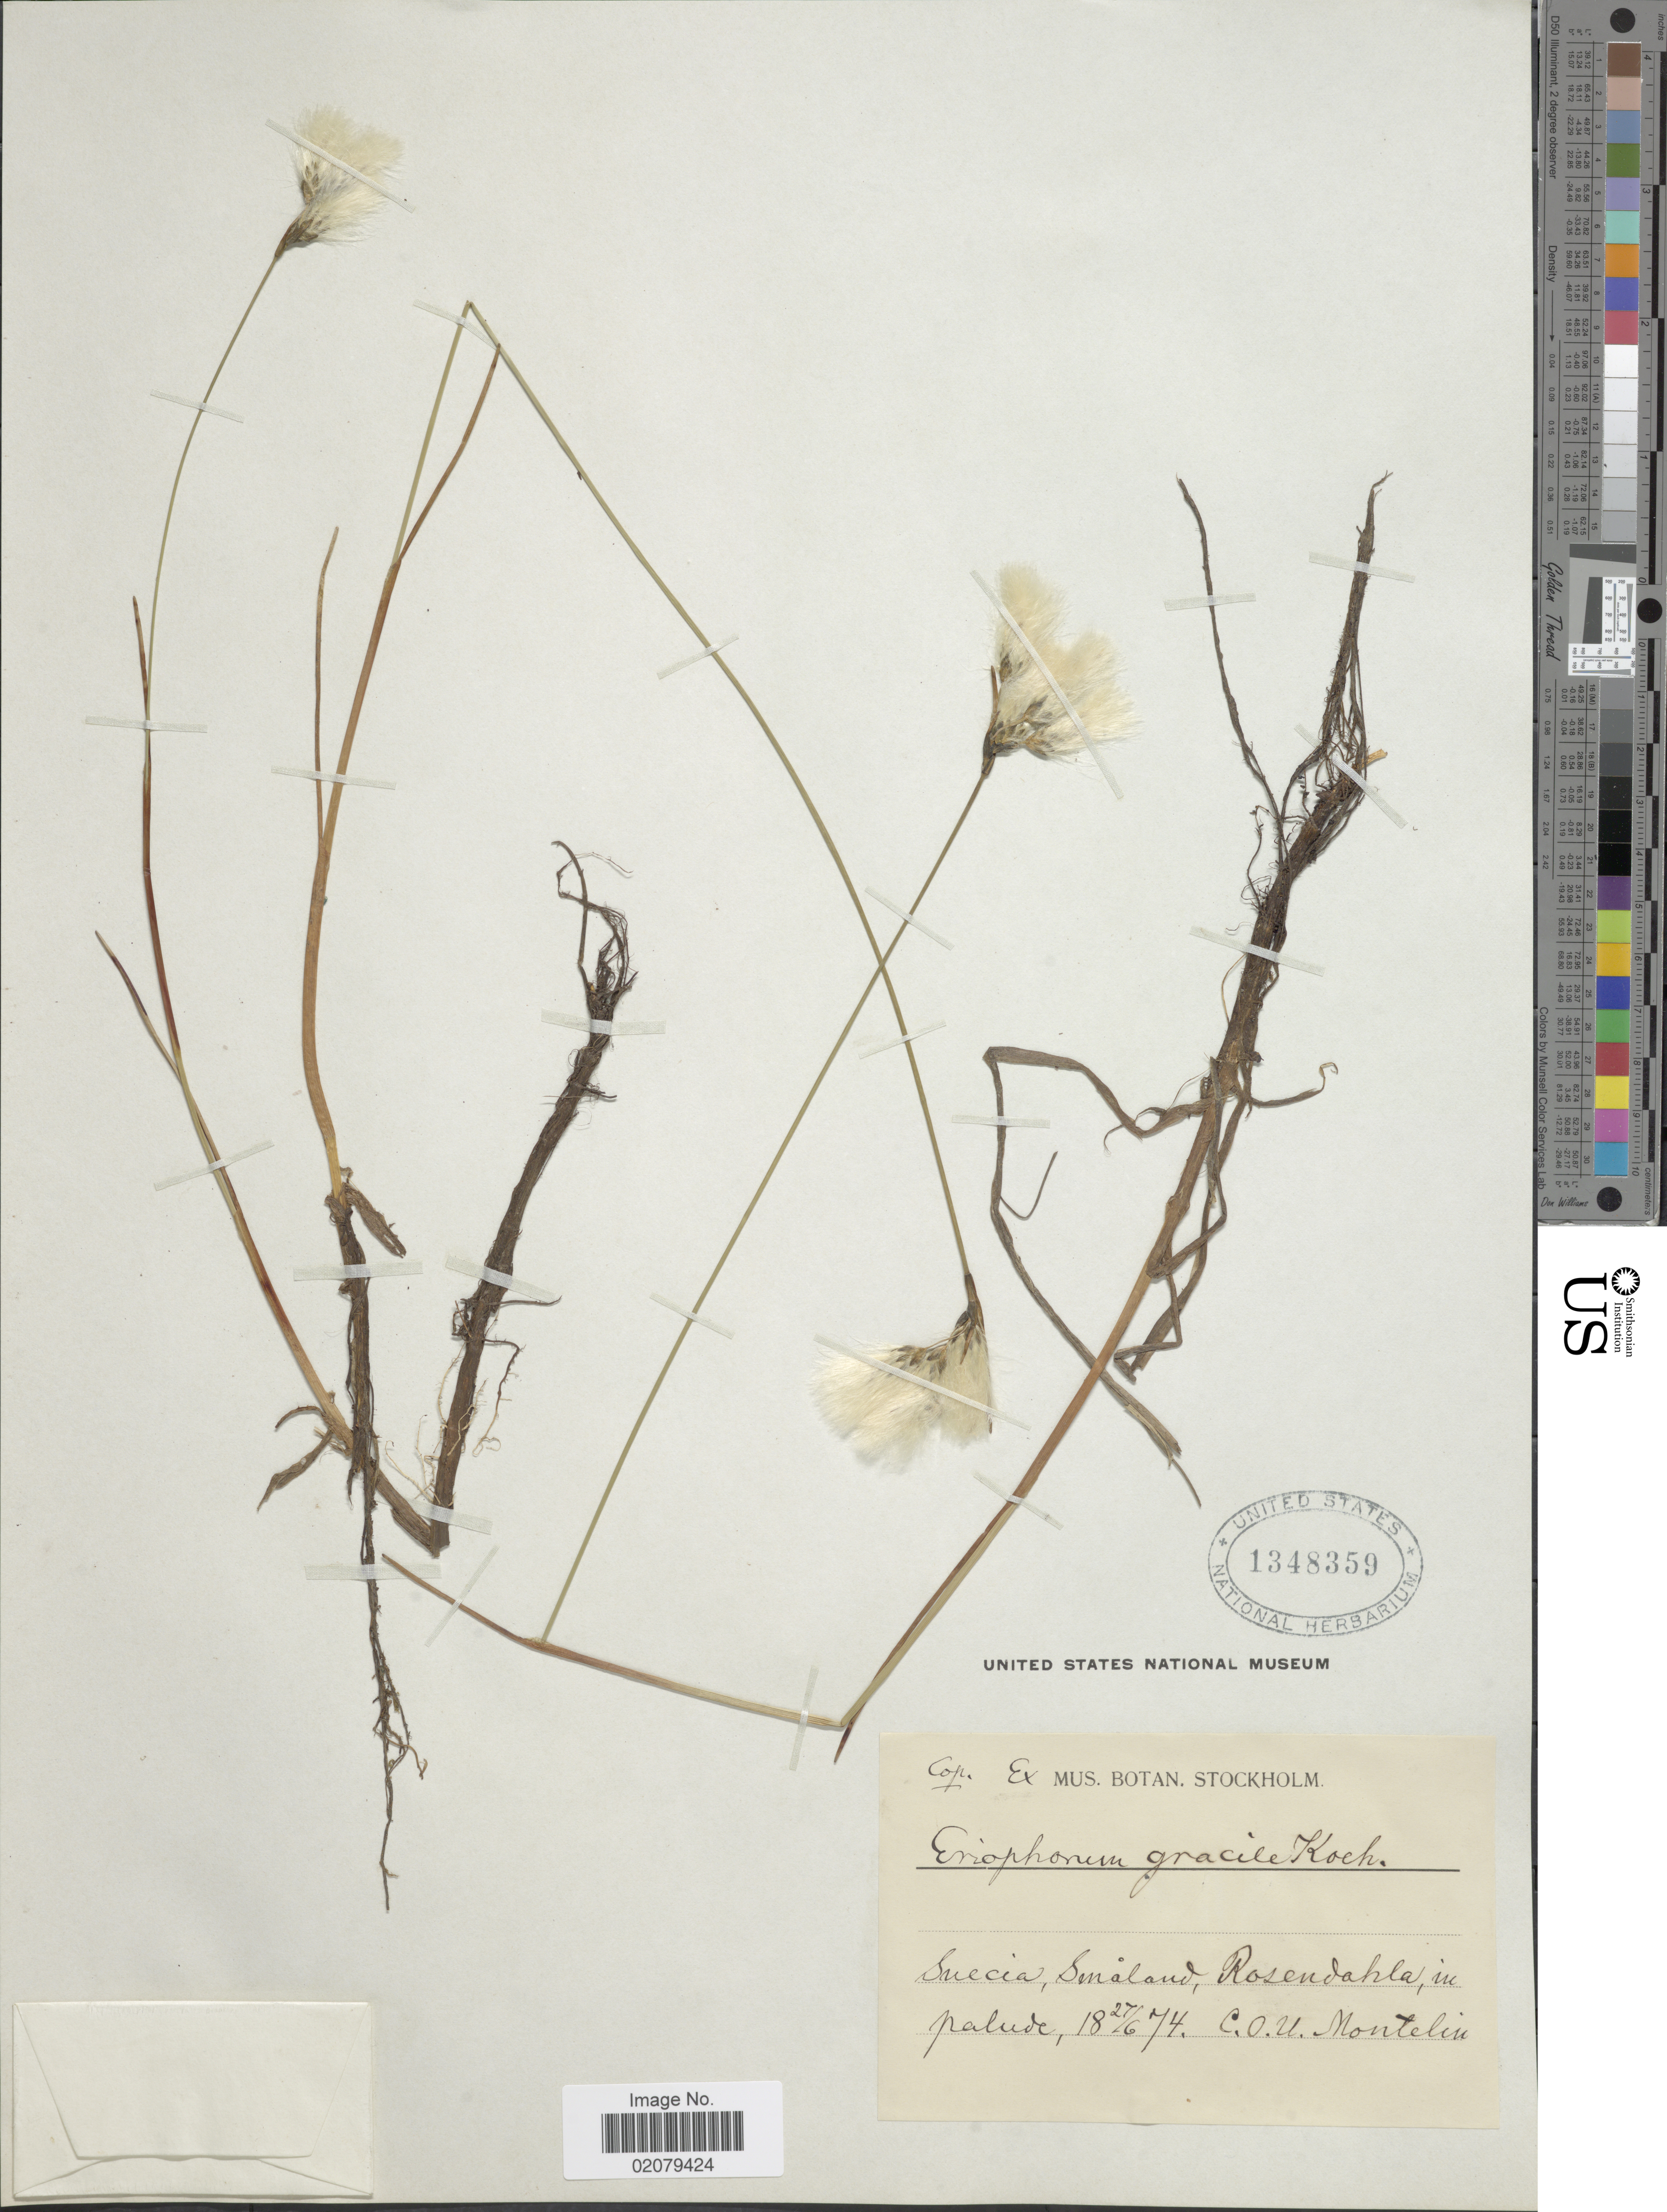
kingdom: Plantae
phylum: Tracheophyta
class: Liliopsida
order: Poales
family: Cyperaceae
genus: Eriophorum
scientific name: Eriophorum gracile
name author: W.D.J. Koch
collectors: C. Montelin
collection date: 1874-06-27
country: Sweden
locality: Suecia, Smaland, Rosendahla, in palude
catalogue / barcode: US 1348359